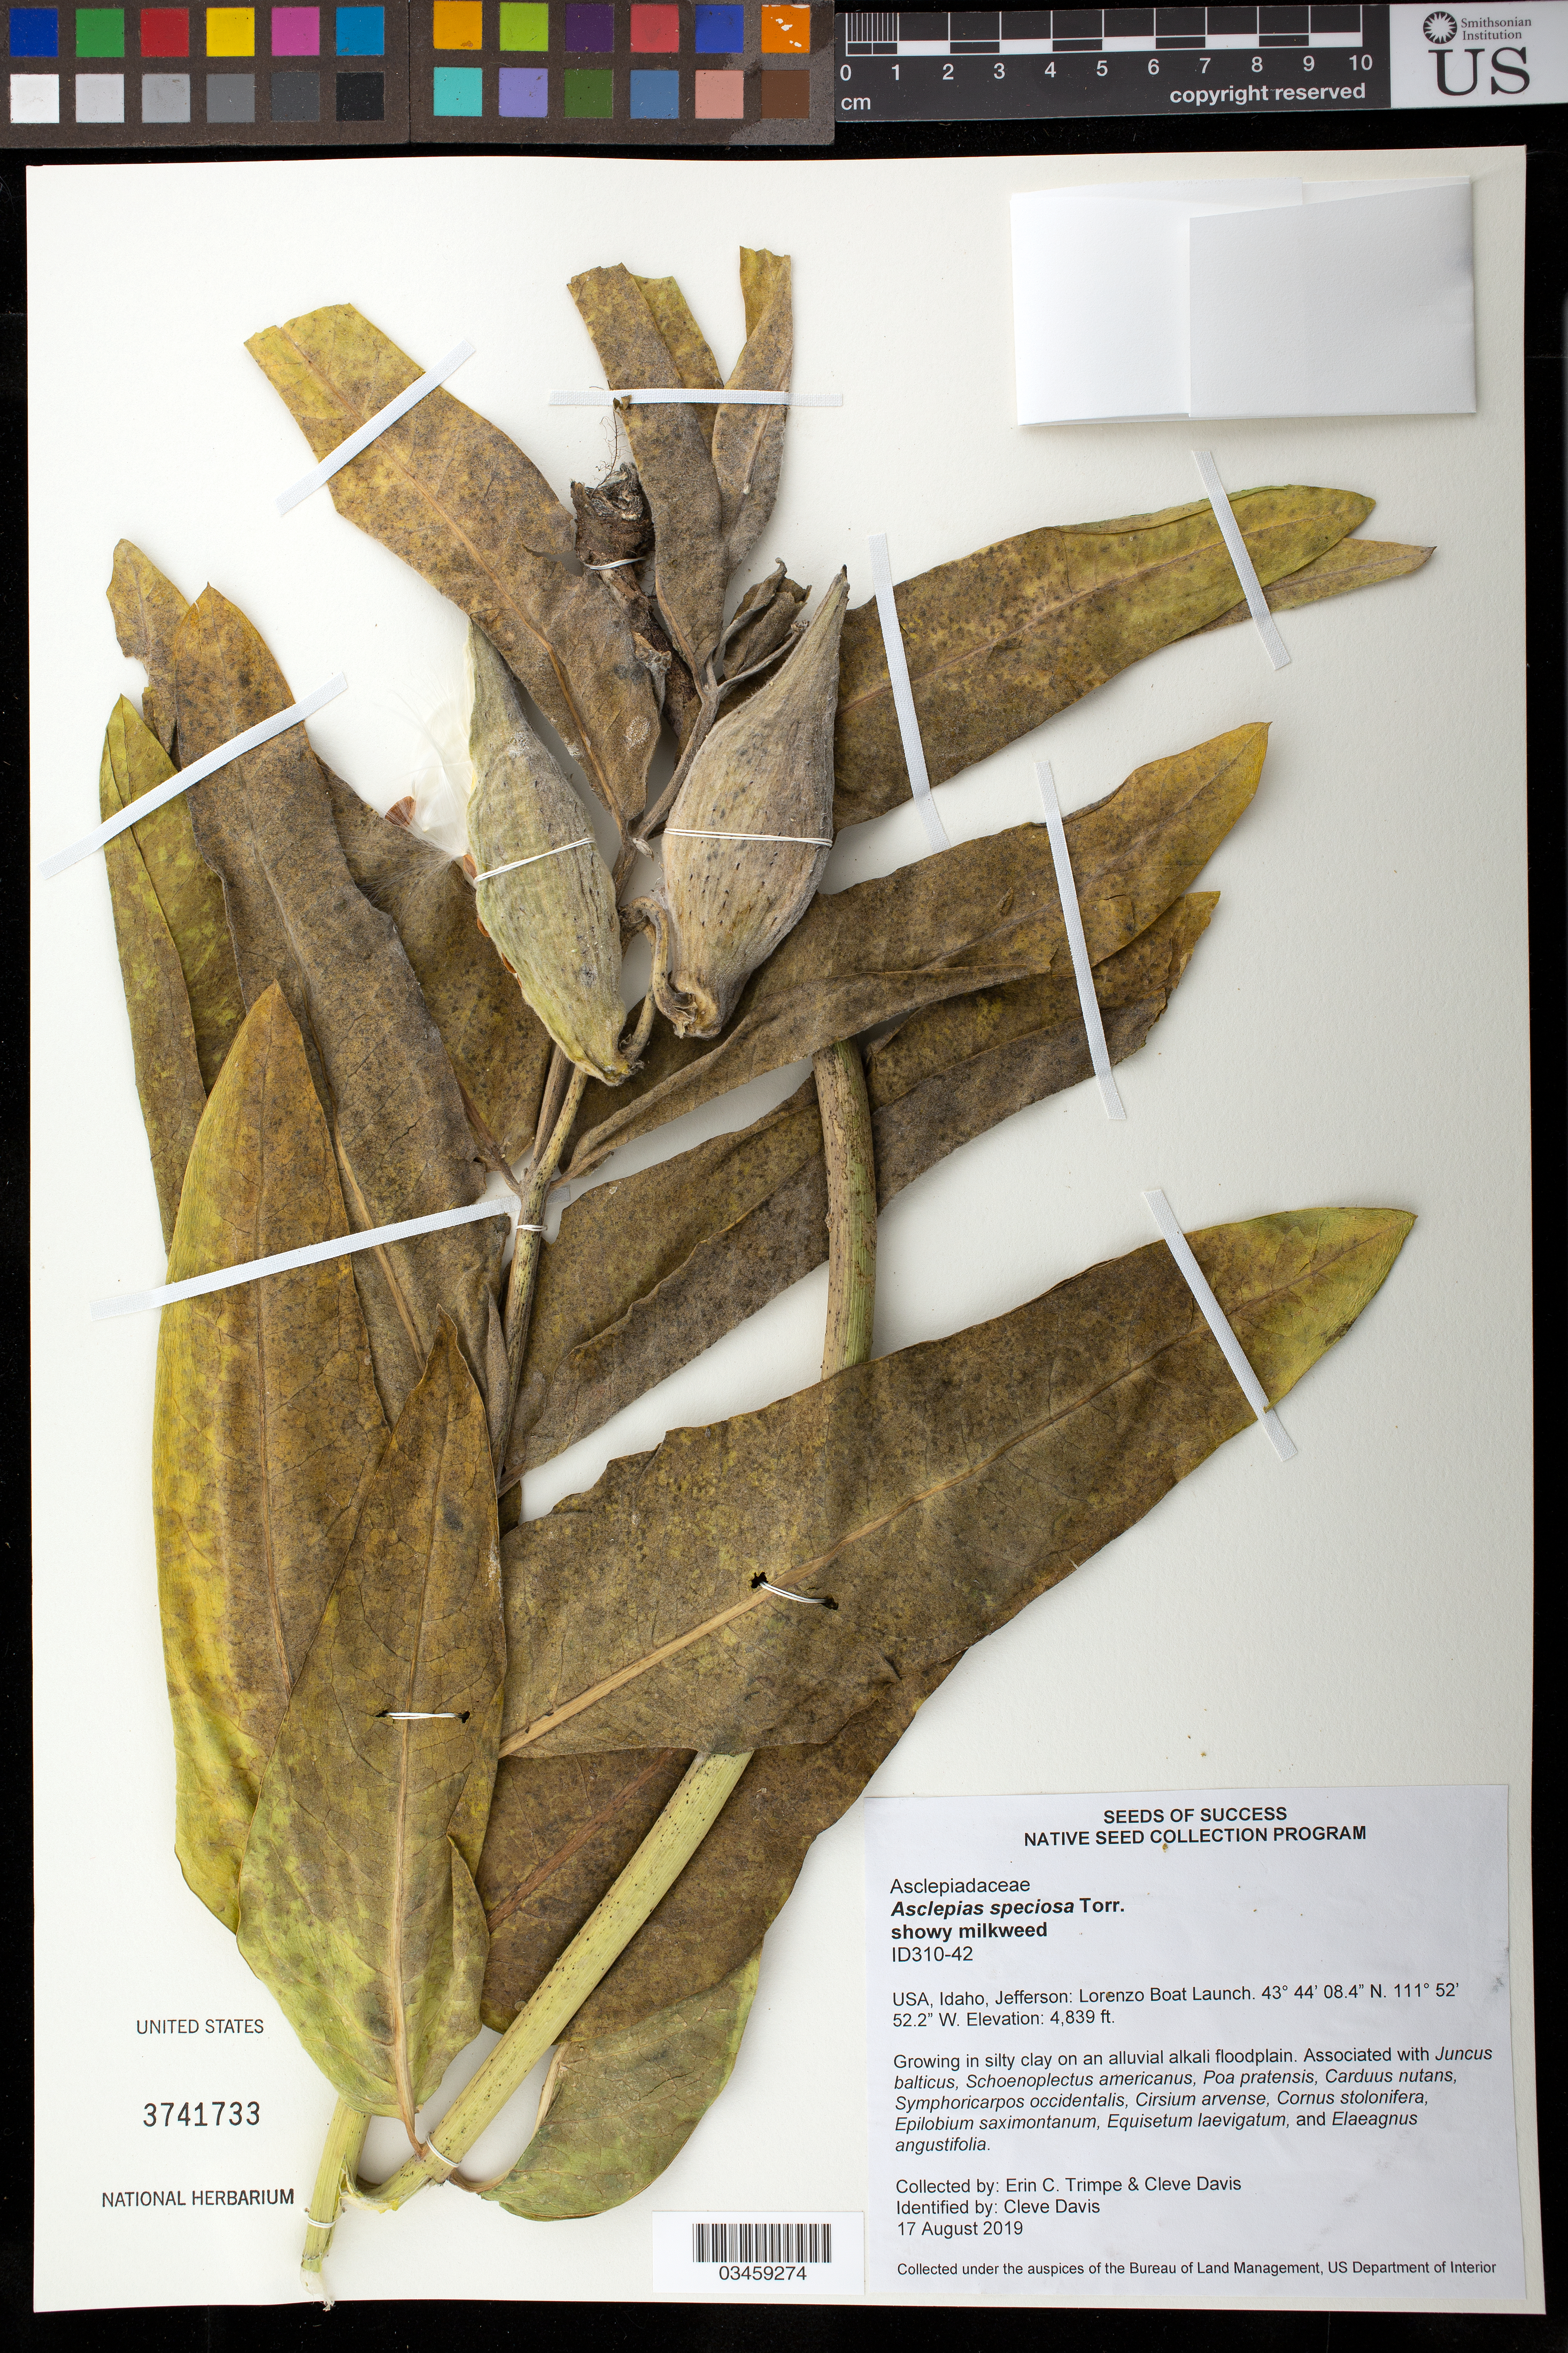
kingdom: Plantae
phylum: Tracheophyta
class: Magnoliopsida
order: Gentianales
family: Apocynaceae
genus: Asclepias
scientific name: Asclepias speciosa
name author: Torr.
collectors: E. Trimpe & C. Davis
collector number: ID310-42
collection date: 2019-08-17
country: United States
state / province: Idaho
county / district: Jefferson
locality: Lorenzo Boat Launch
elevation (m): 1475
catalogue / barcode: US 3741733